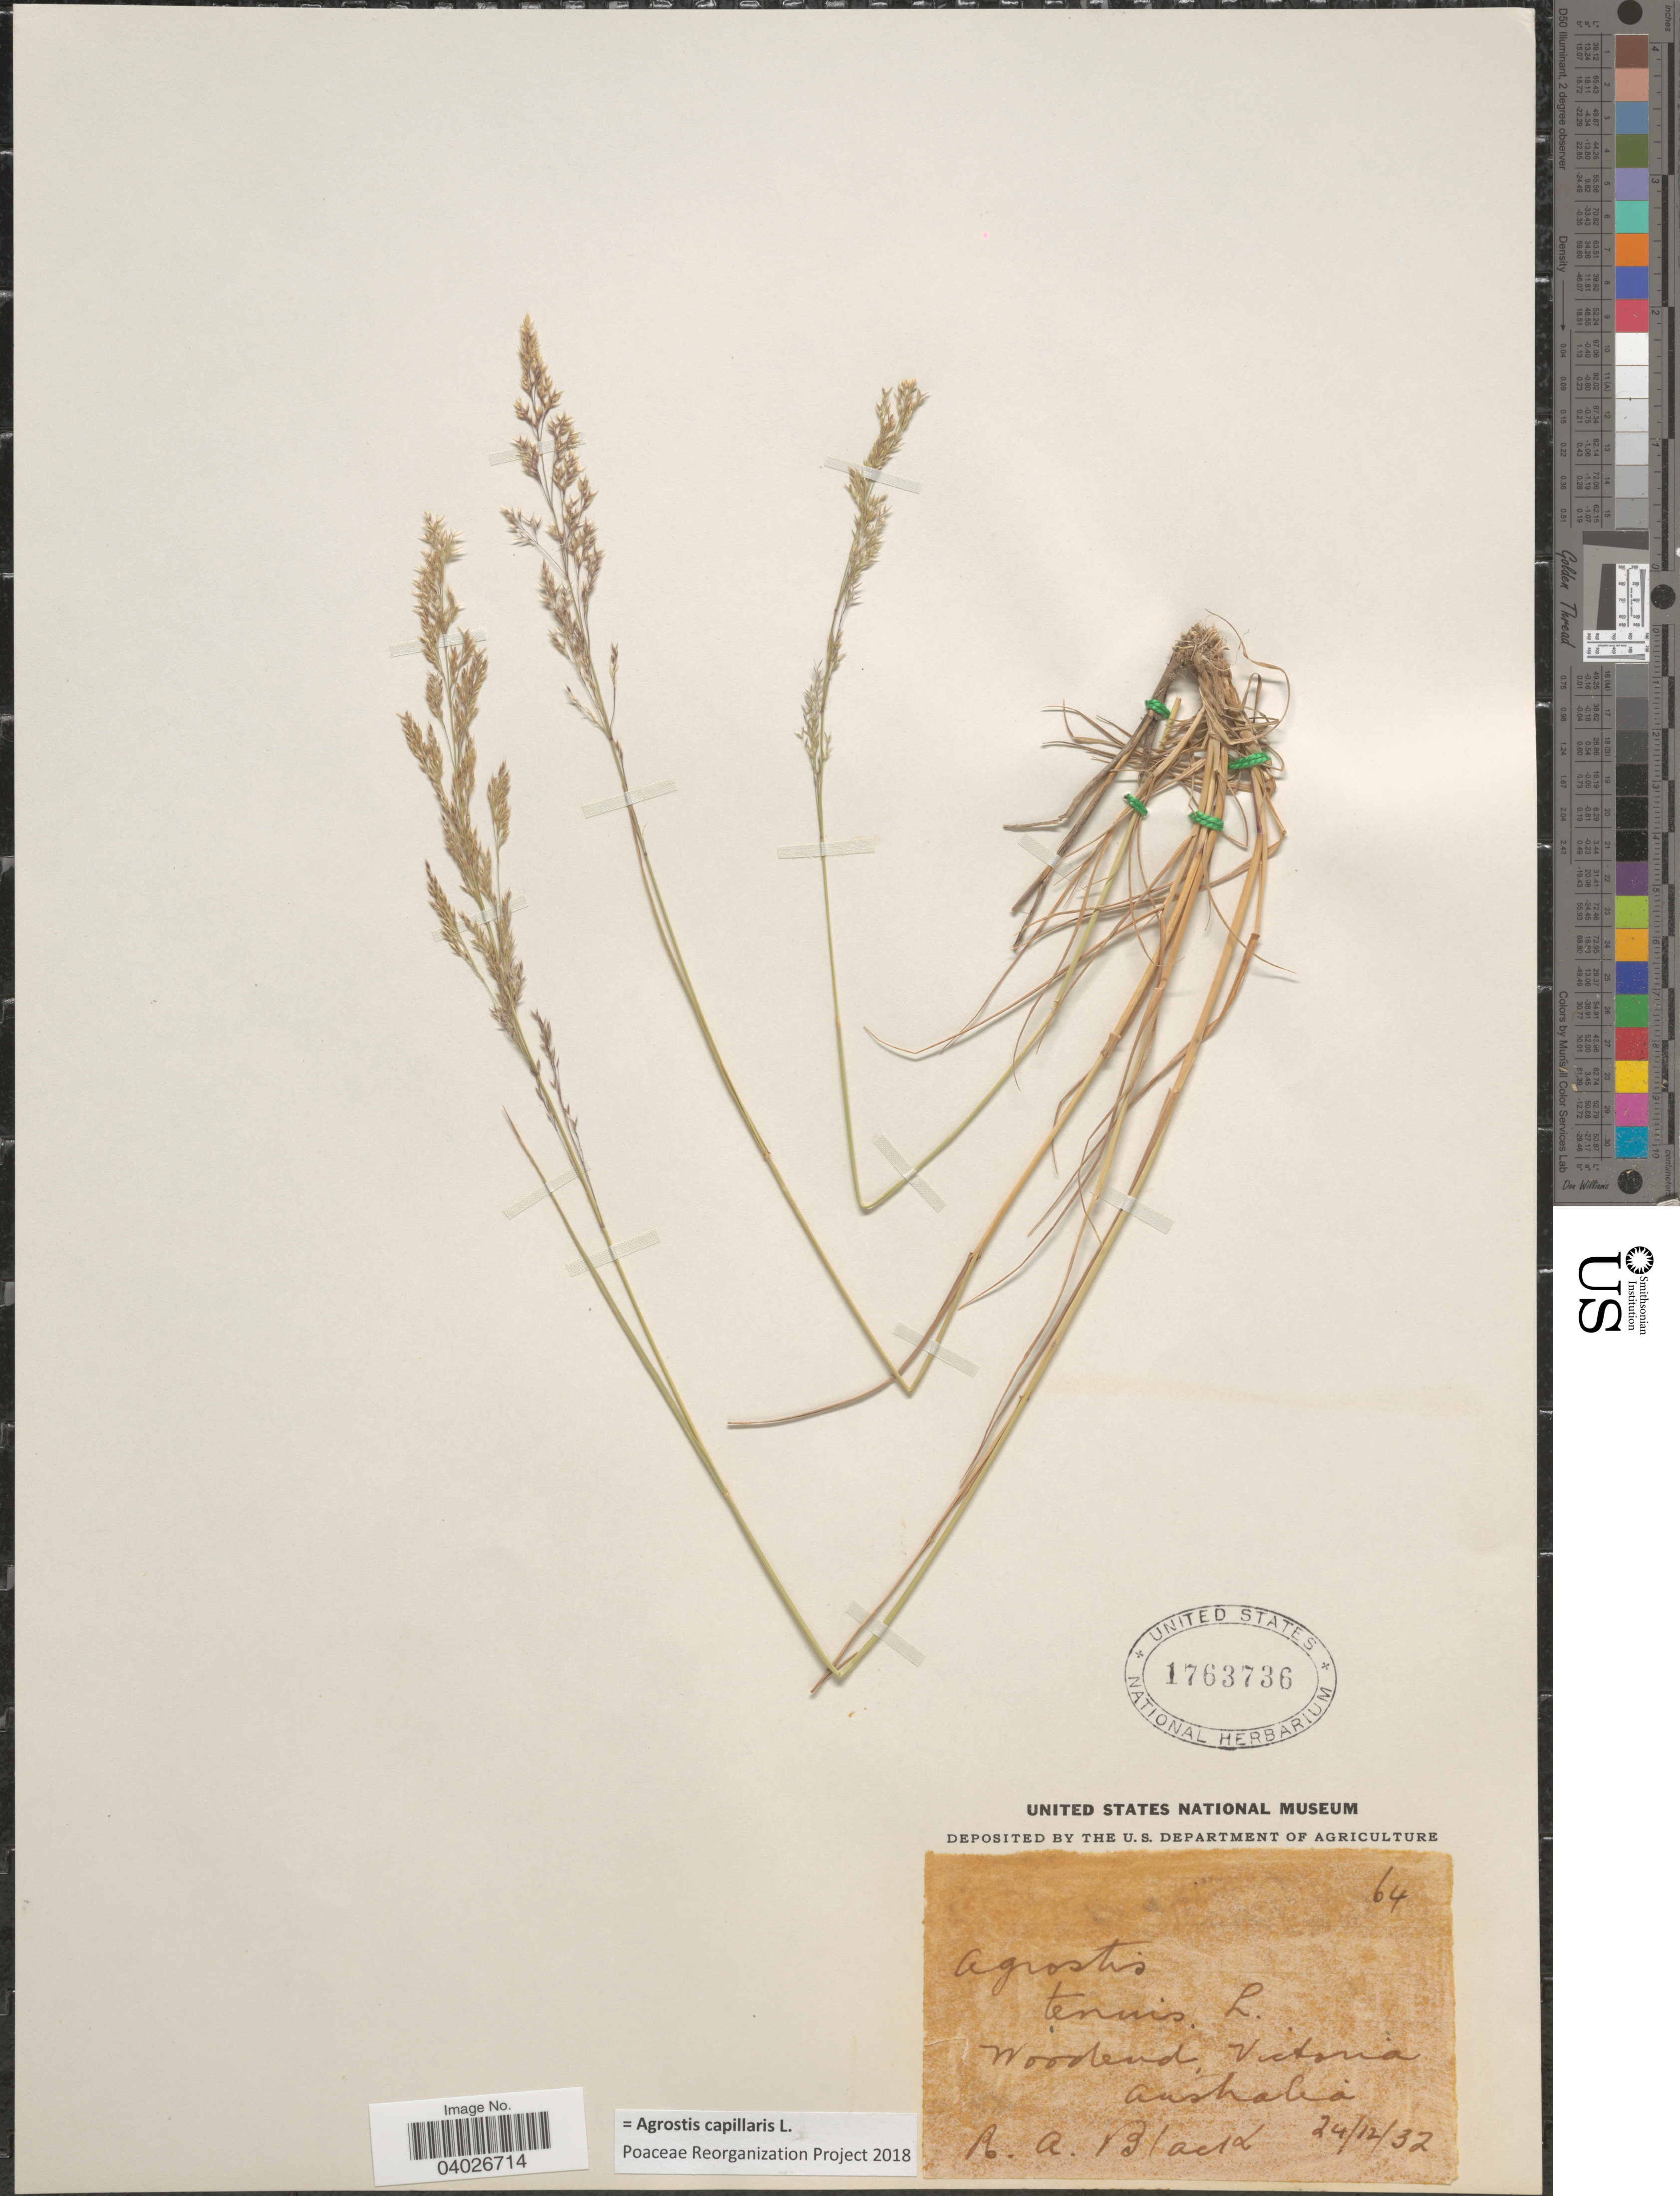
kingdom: Plantae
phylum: Tracheophyta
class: Liliopsida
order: Poales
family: Poaceae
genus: Agrostis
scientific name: Agrostis capillaris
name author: L.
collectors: R. A. Black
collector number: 64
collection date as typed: Transcribed d/m/y: 24/12/32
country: Australia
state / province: Victoria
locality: Woodend, Victoria.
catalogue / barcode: US 1763736